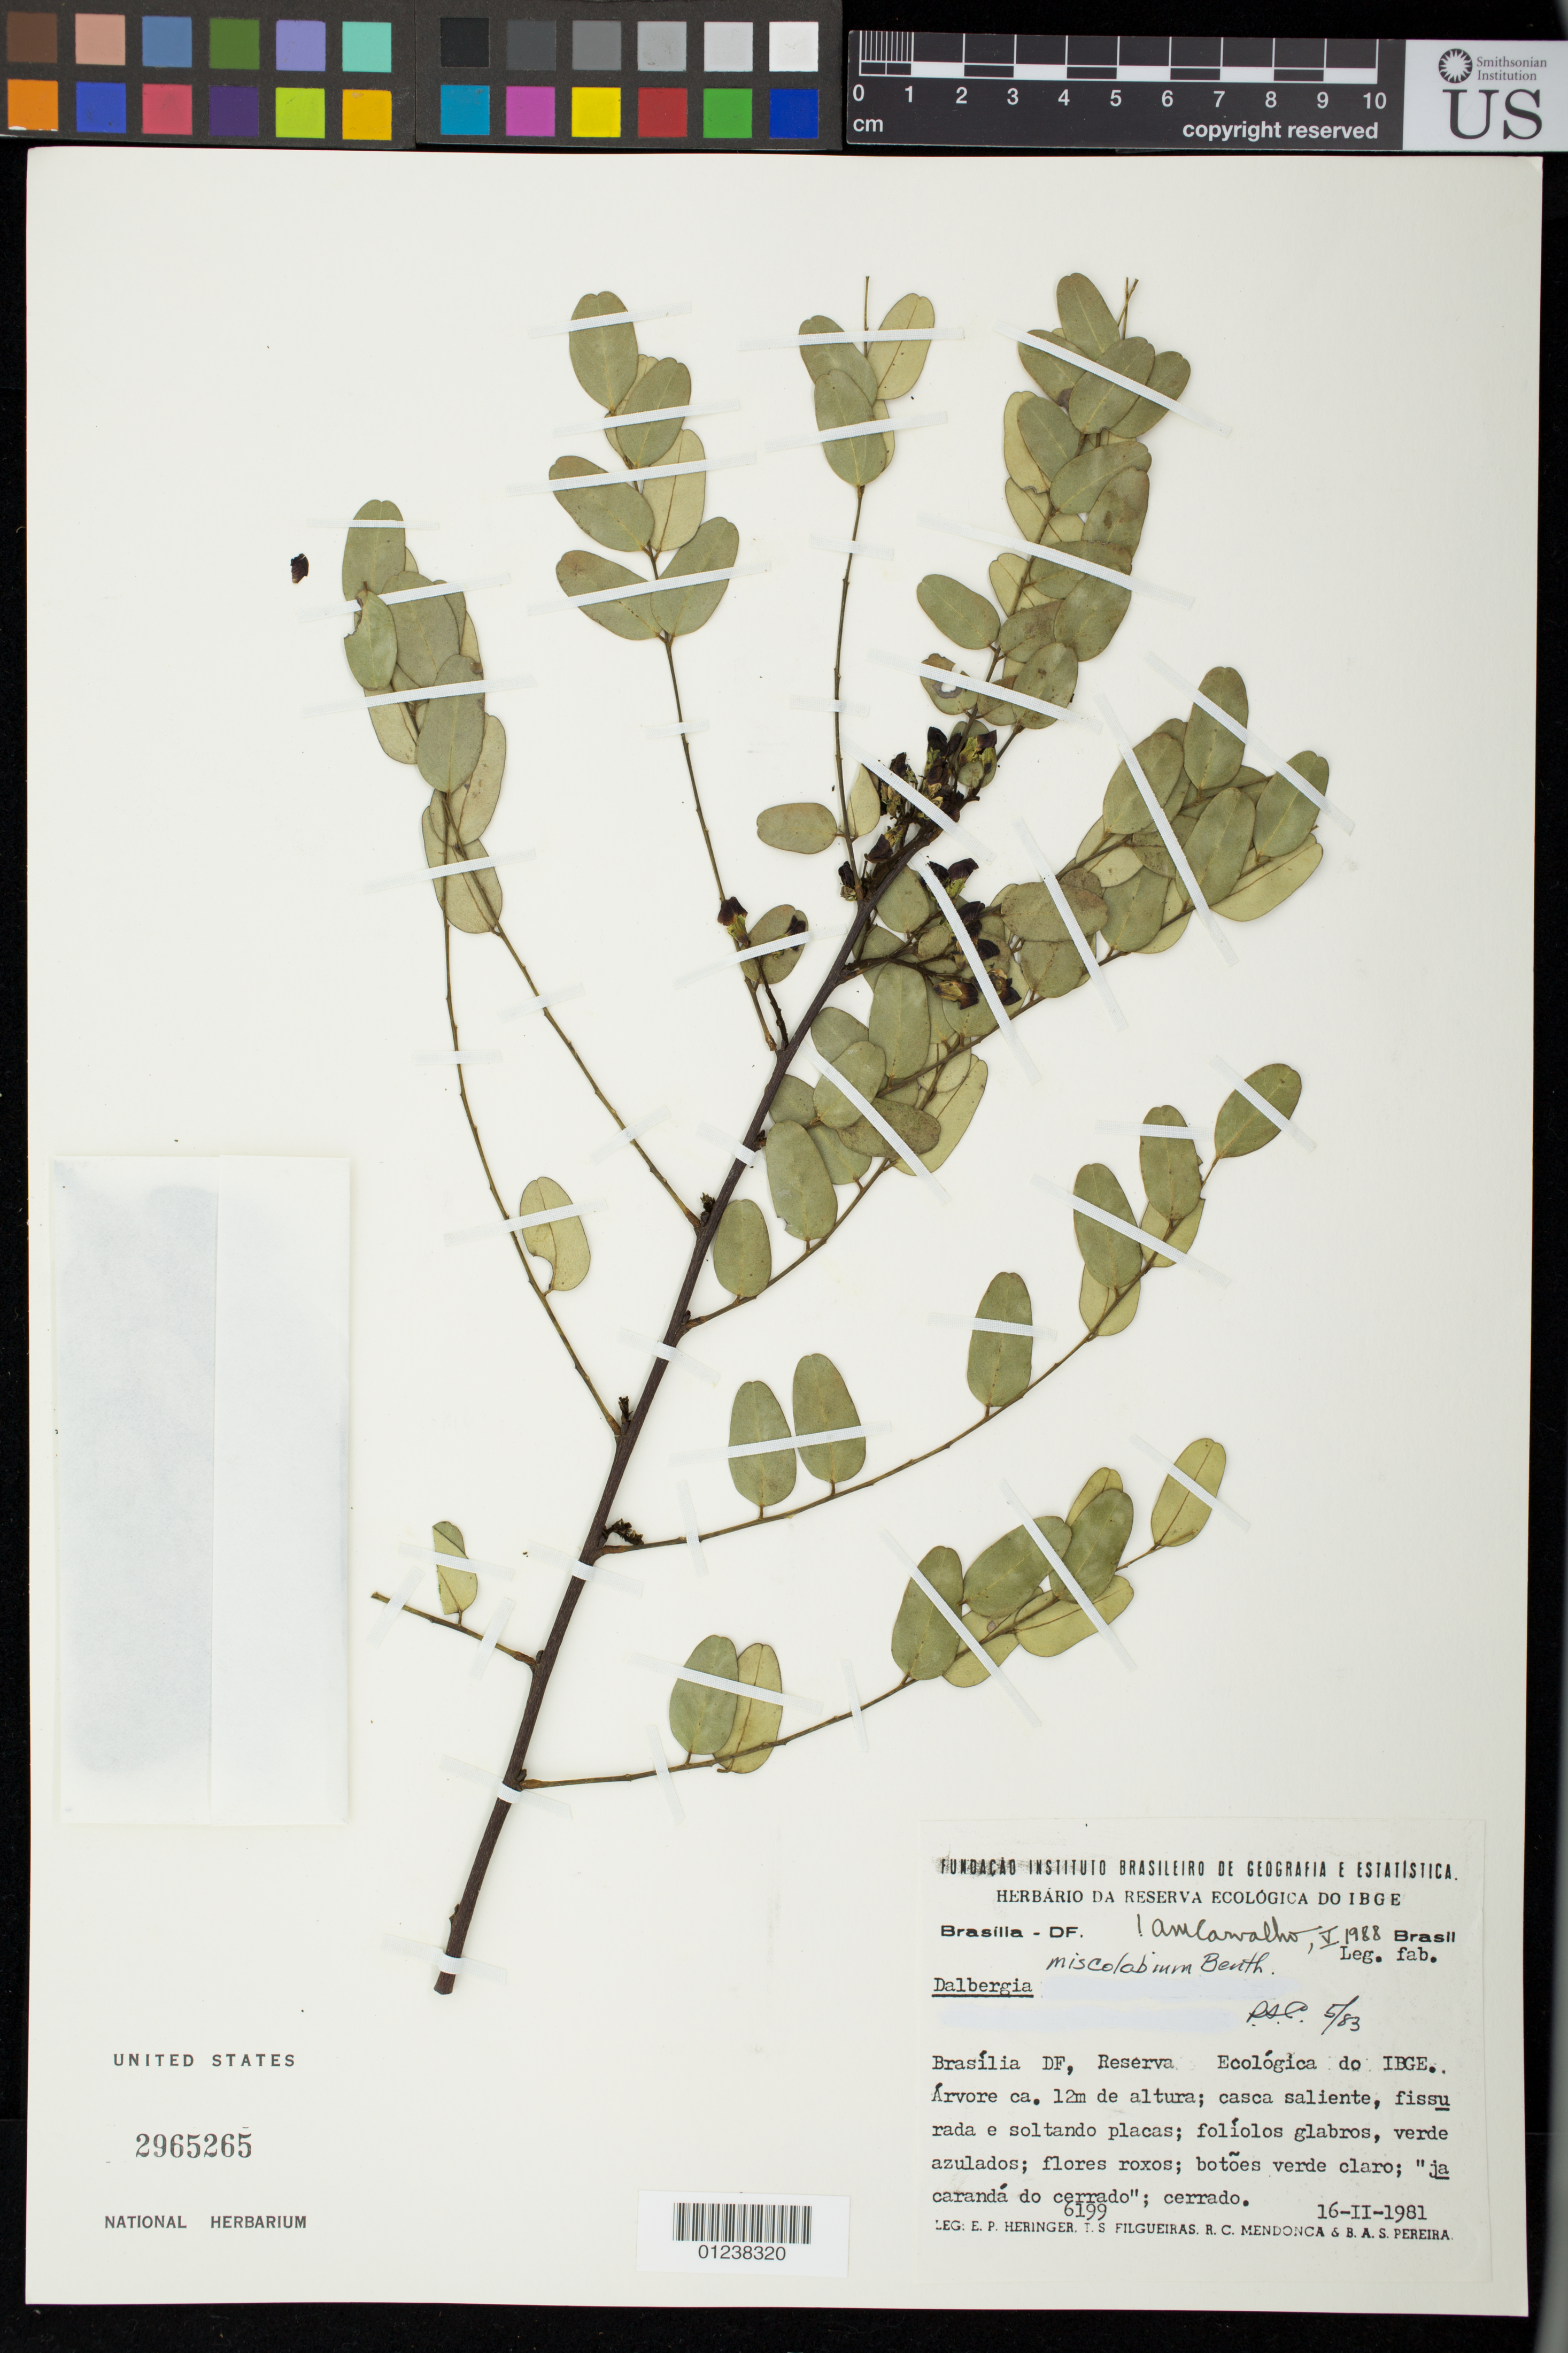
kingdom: Plantae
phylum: Tracheophyta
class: Magnoliopsida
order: Fabales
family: Fabaceae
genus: Dalbergia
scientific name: Dalbergia miscolobium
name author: Benth.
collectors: E. P. Heringer, T. S. Filgueiras, R. C. Mendonça & B. A. S. Pereira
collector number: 6199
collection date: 1981-02-16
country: Brazil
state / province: Distrito Federal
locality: Reserva Ecologica do IBGE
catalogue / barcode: US 2965265